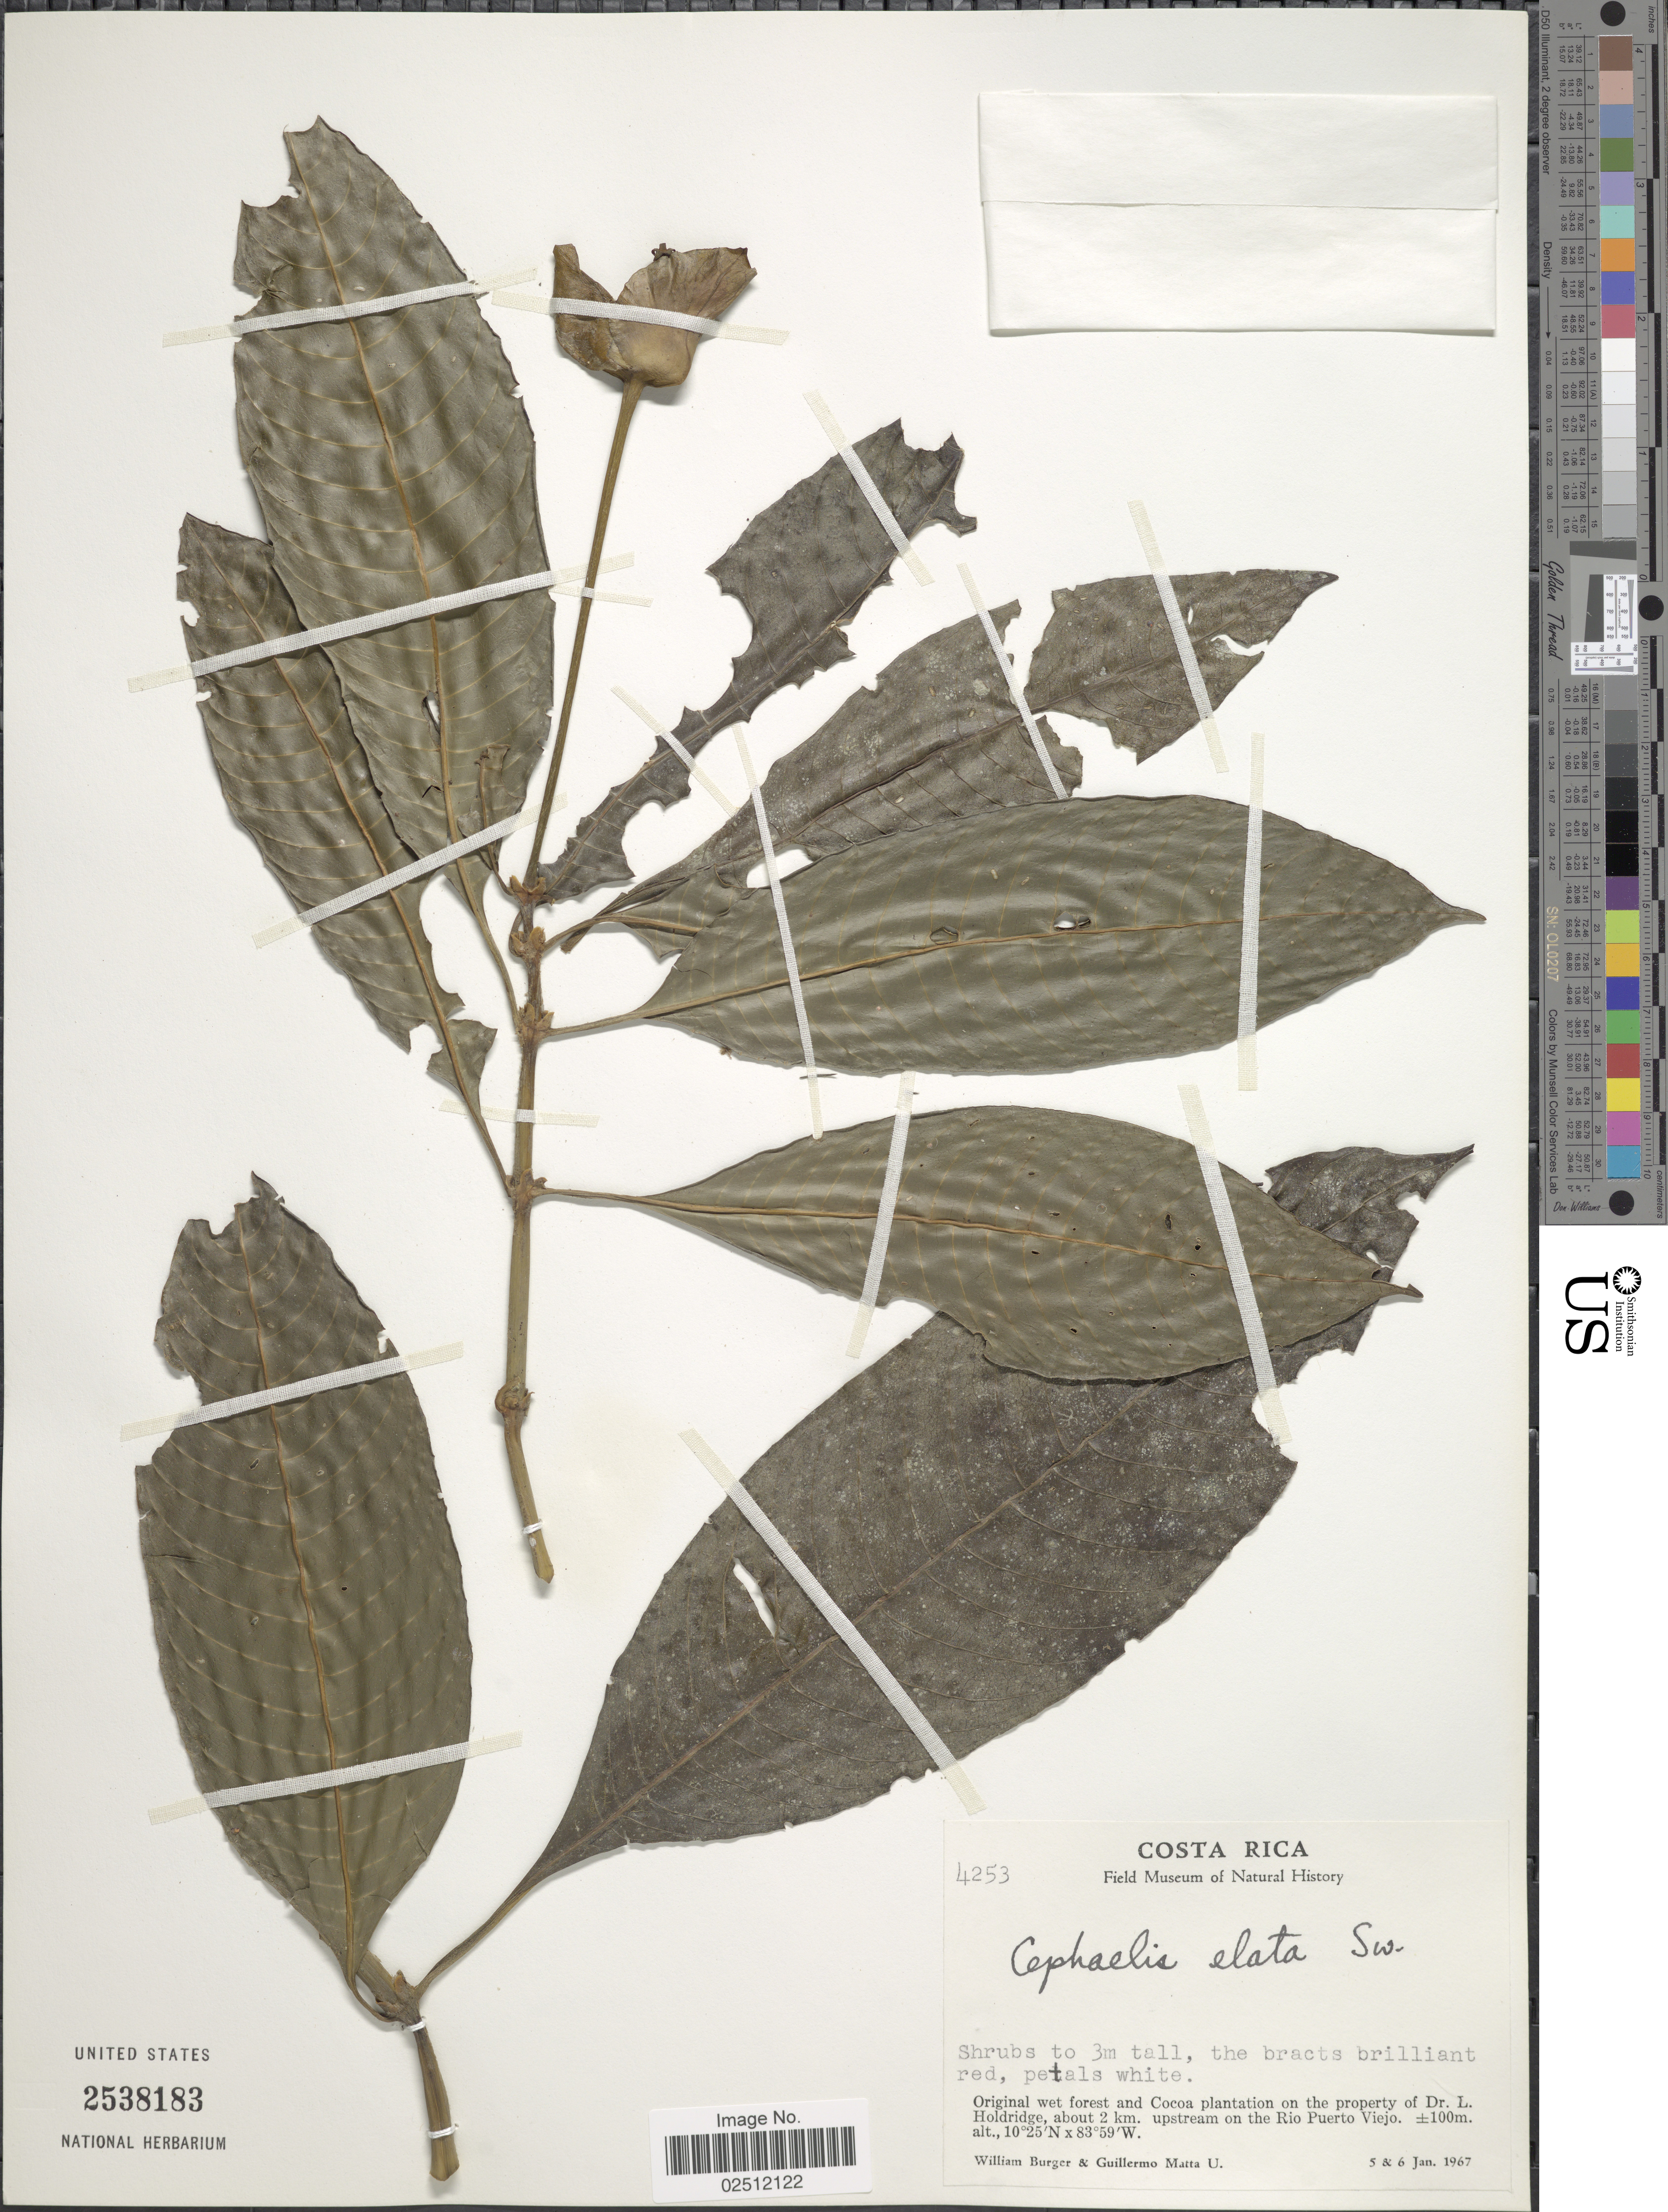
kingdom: Plantae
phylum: Tracheophyta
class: Magnoliopsida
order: Gentianales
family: Rubiaceae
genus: Psychotria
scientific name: Psychotria elata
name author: (Sw.) Hammel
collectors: W. Burger & G. Matta U.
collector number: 4253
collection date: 1967-01-05/1967-01-06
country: Costa Rica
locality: Original wet forest and Cocoa plantation on the property of Dr. L. Holdridge, about 2 km upstream on the Rio Puerto Viejo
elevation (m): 100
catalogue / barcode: US 2538183